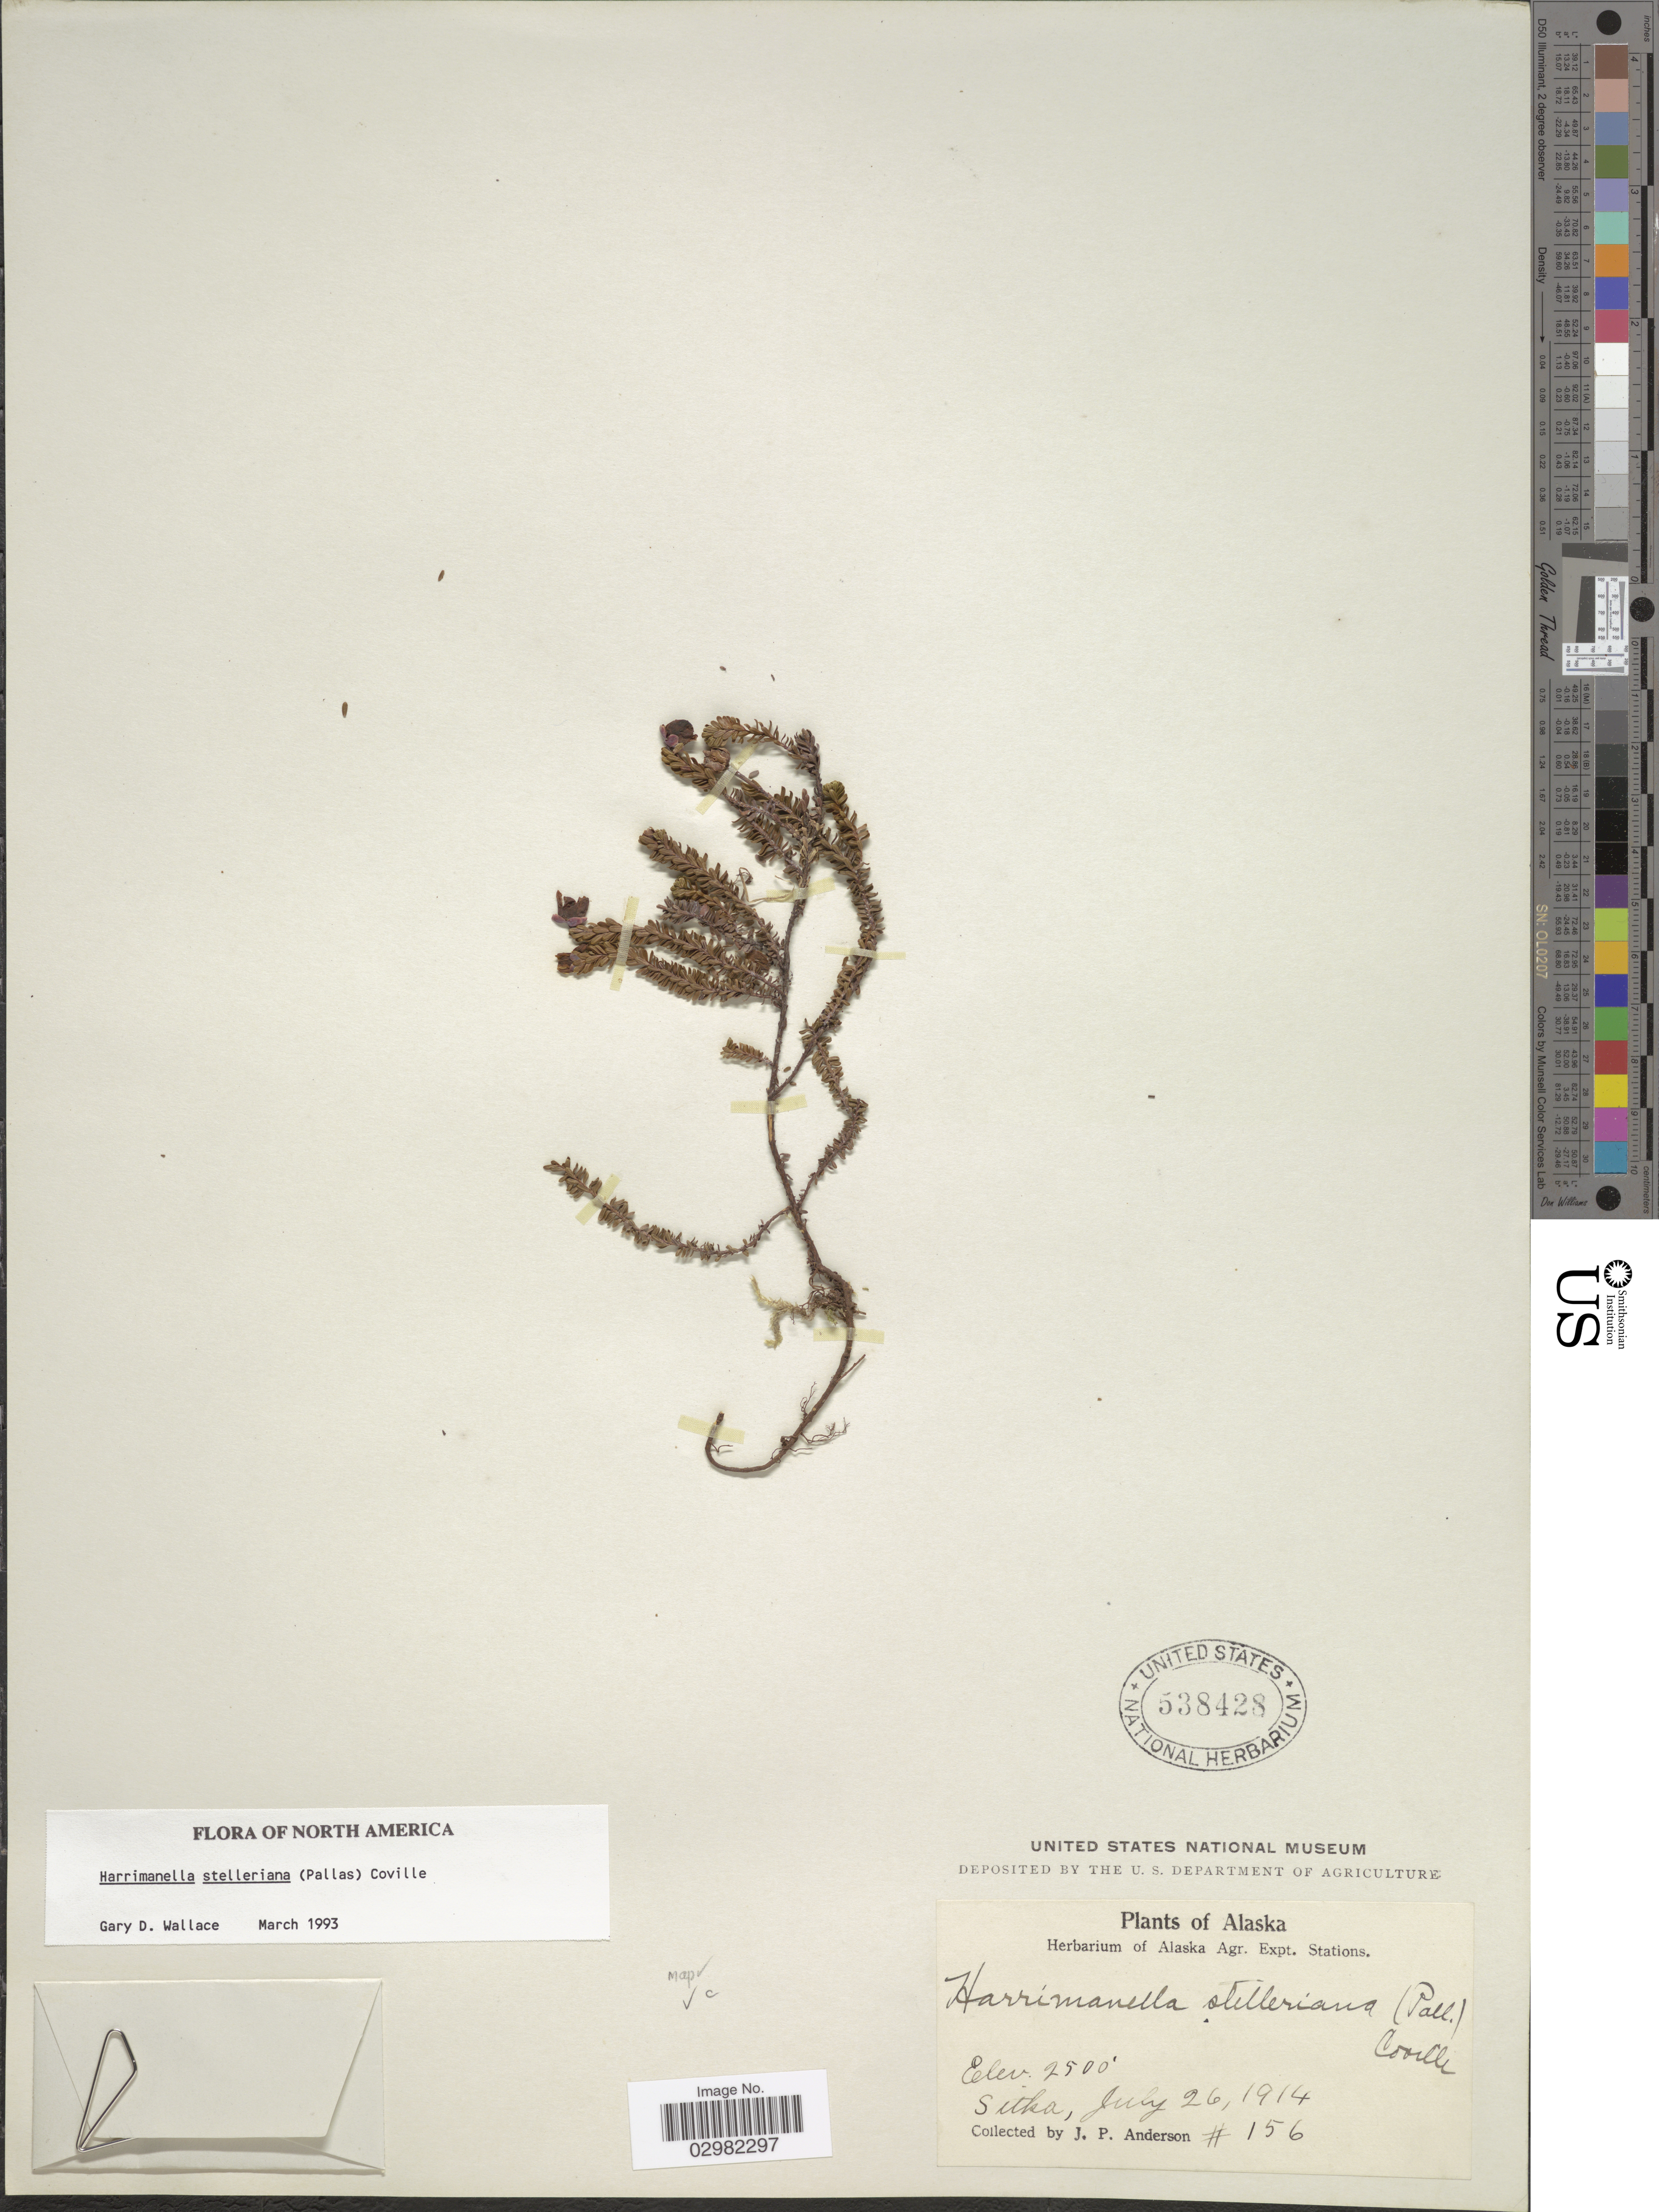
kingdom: Plantae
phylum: Tracheophyta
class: Magnoliopsida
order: Ericales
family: Ericaceae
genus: Harrimanella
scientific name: Harrimanella stelleriana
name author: (Pall.) Coville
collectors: J. P. Anderson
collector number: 156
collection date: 1914-07-26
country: United States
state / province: Alaska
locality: Sitka.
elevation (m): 762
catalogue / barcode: US 538428